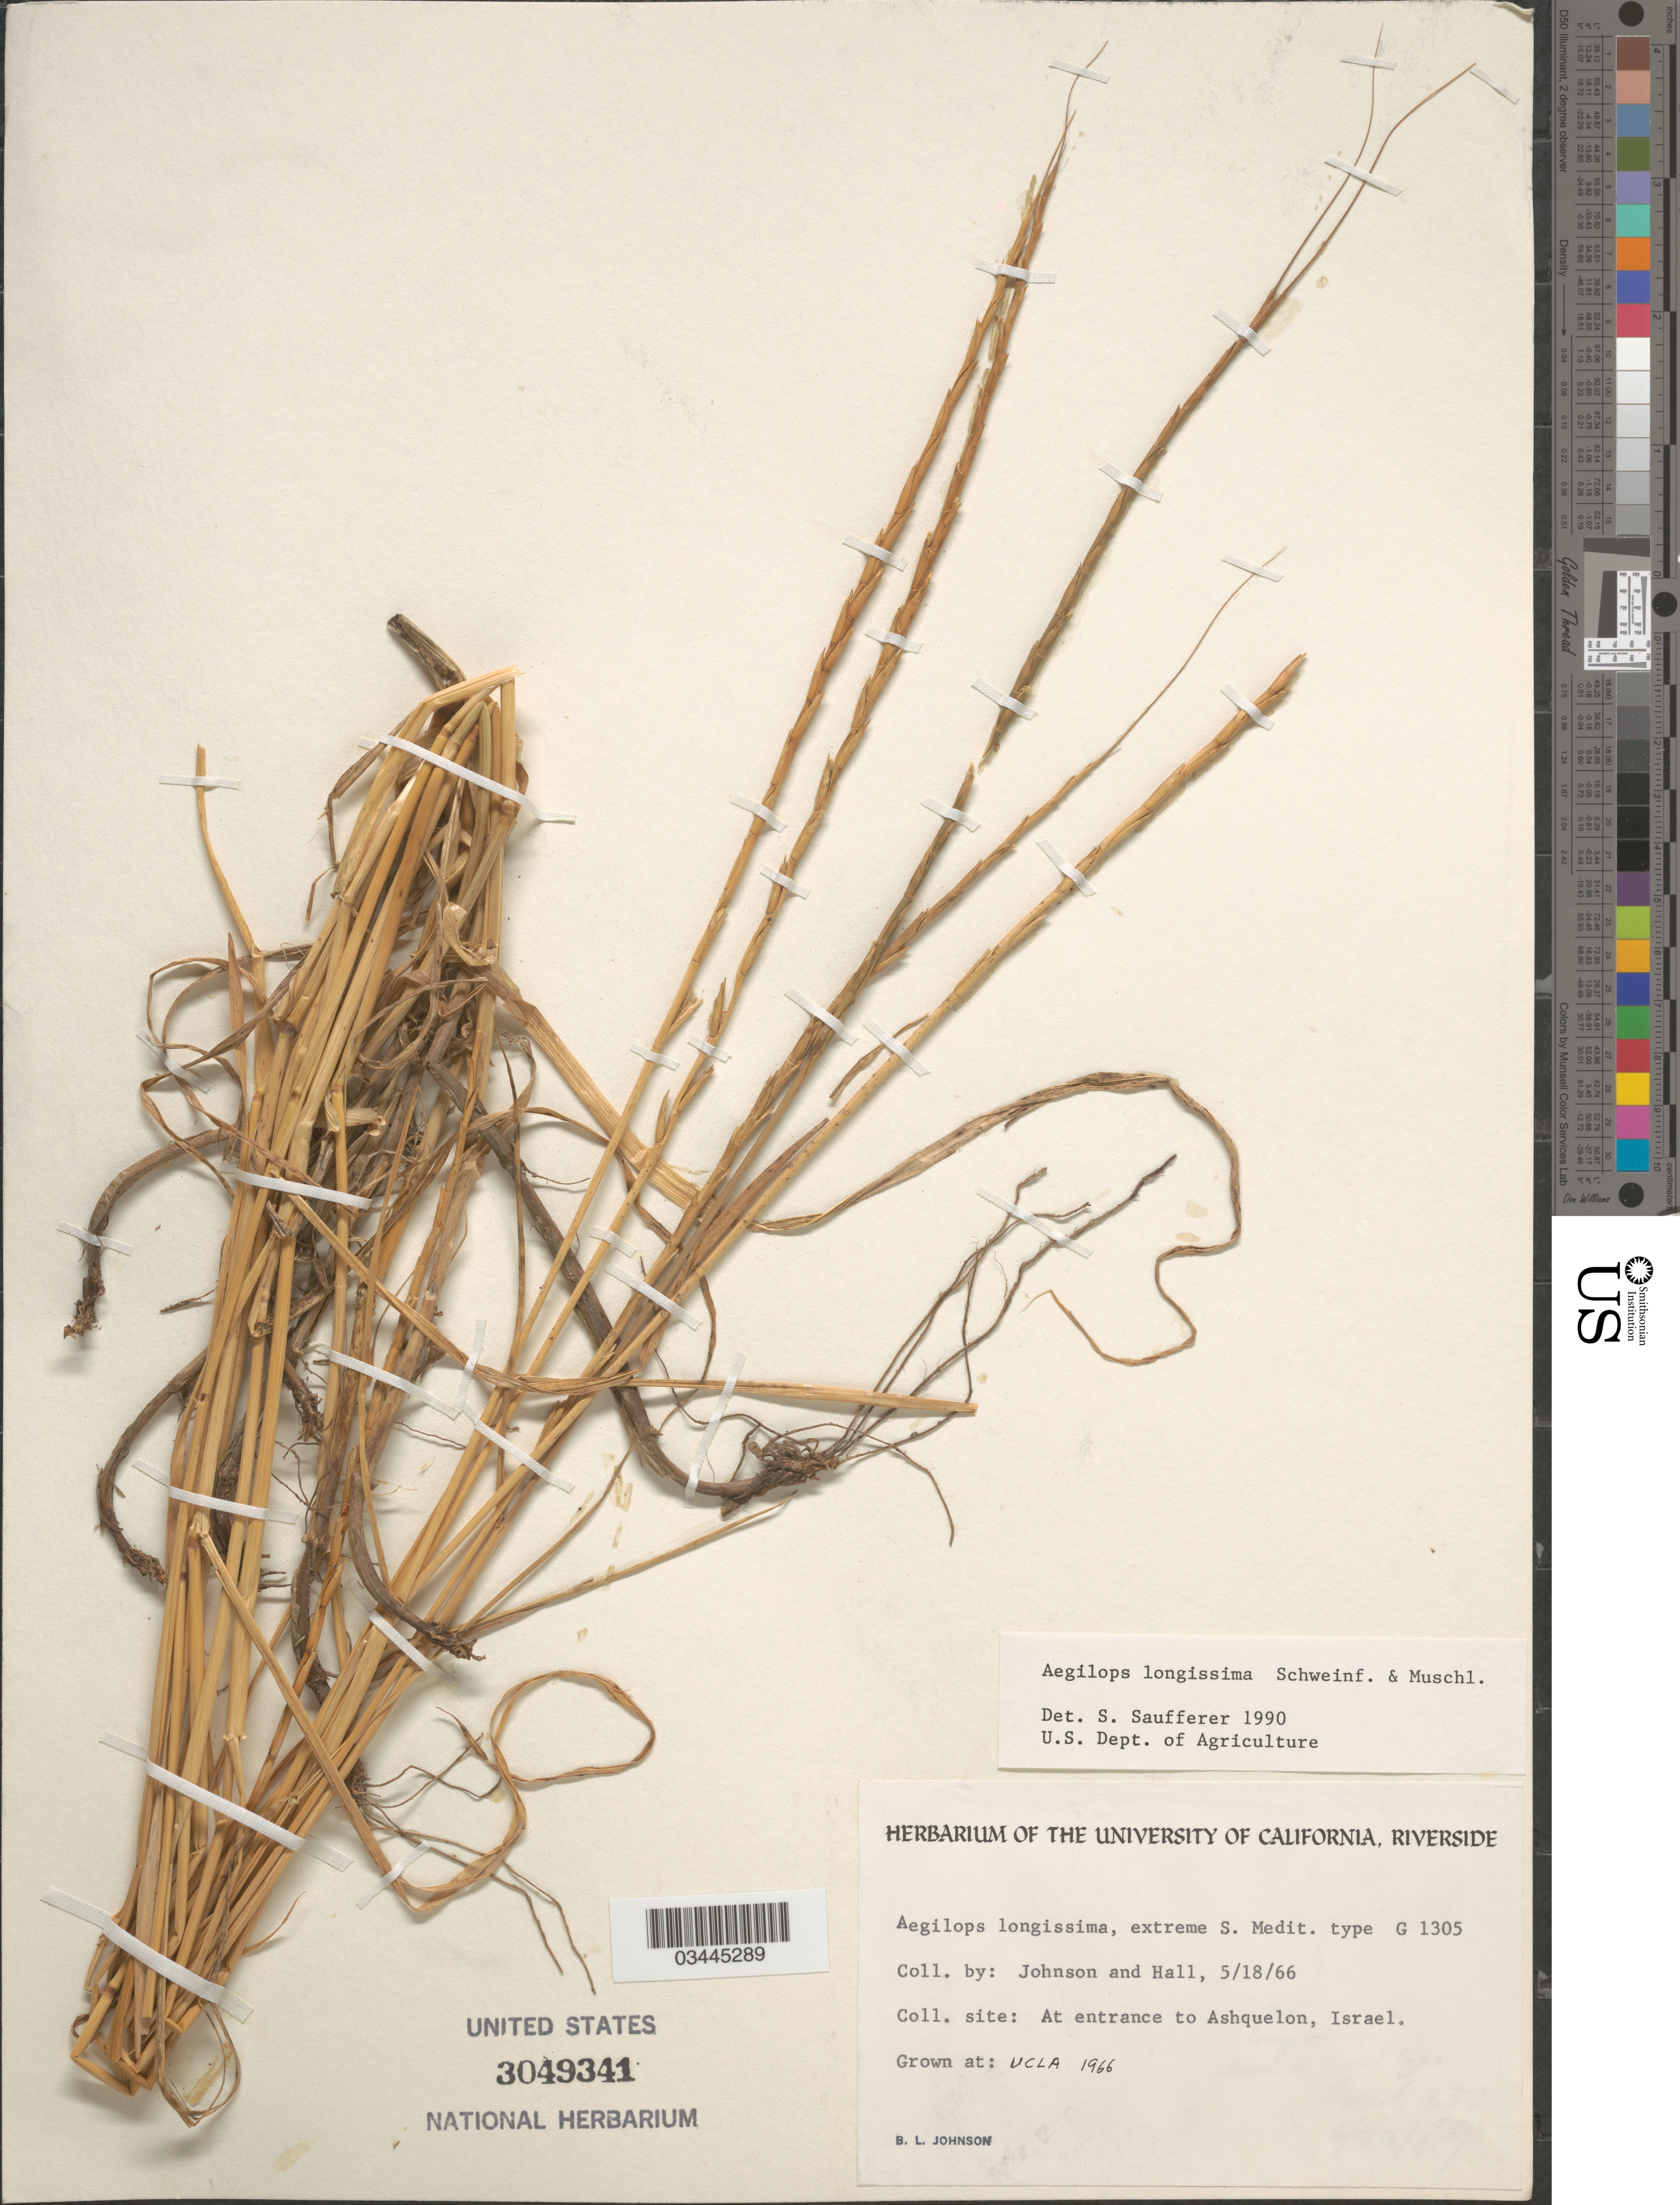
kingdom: Plantae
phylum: Tracheophyta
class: Liliopsida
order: Poales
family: Poaceae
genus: Aegilops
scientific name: Aegilops longissima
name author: Schweinf. & Muschl.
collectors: B. Johnson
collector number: G1305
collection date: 1966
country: United States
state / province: California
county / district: Los Angeles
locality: UCLA.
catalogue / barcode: US 3049341